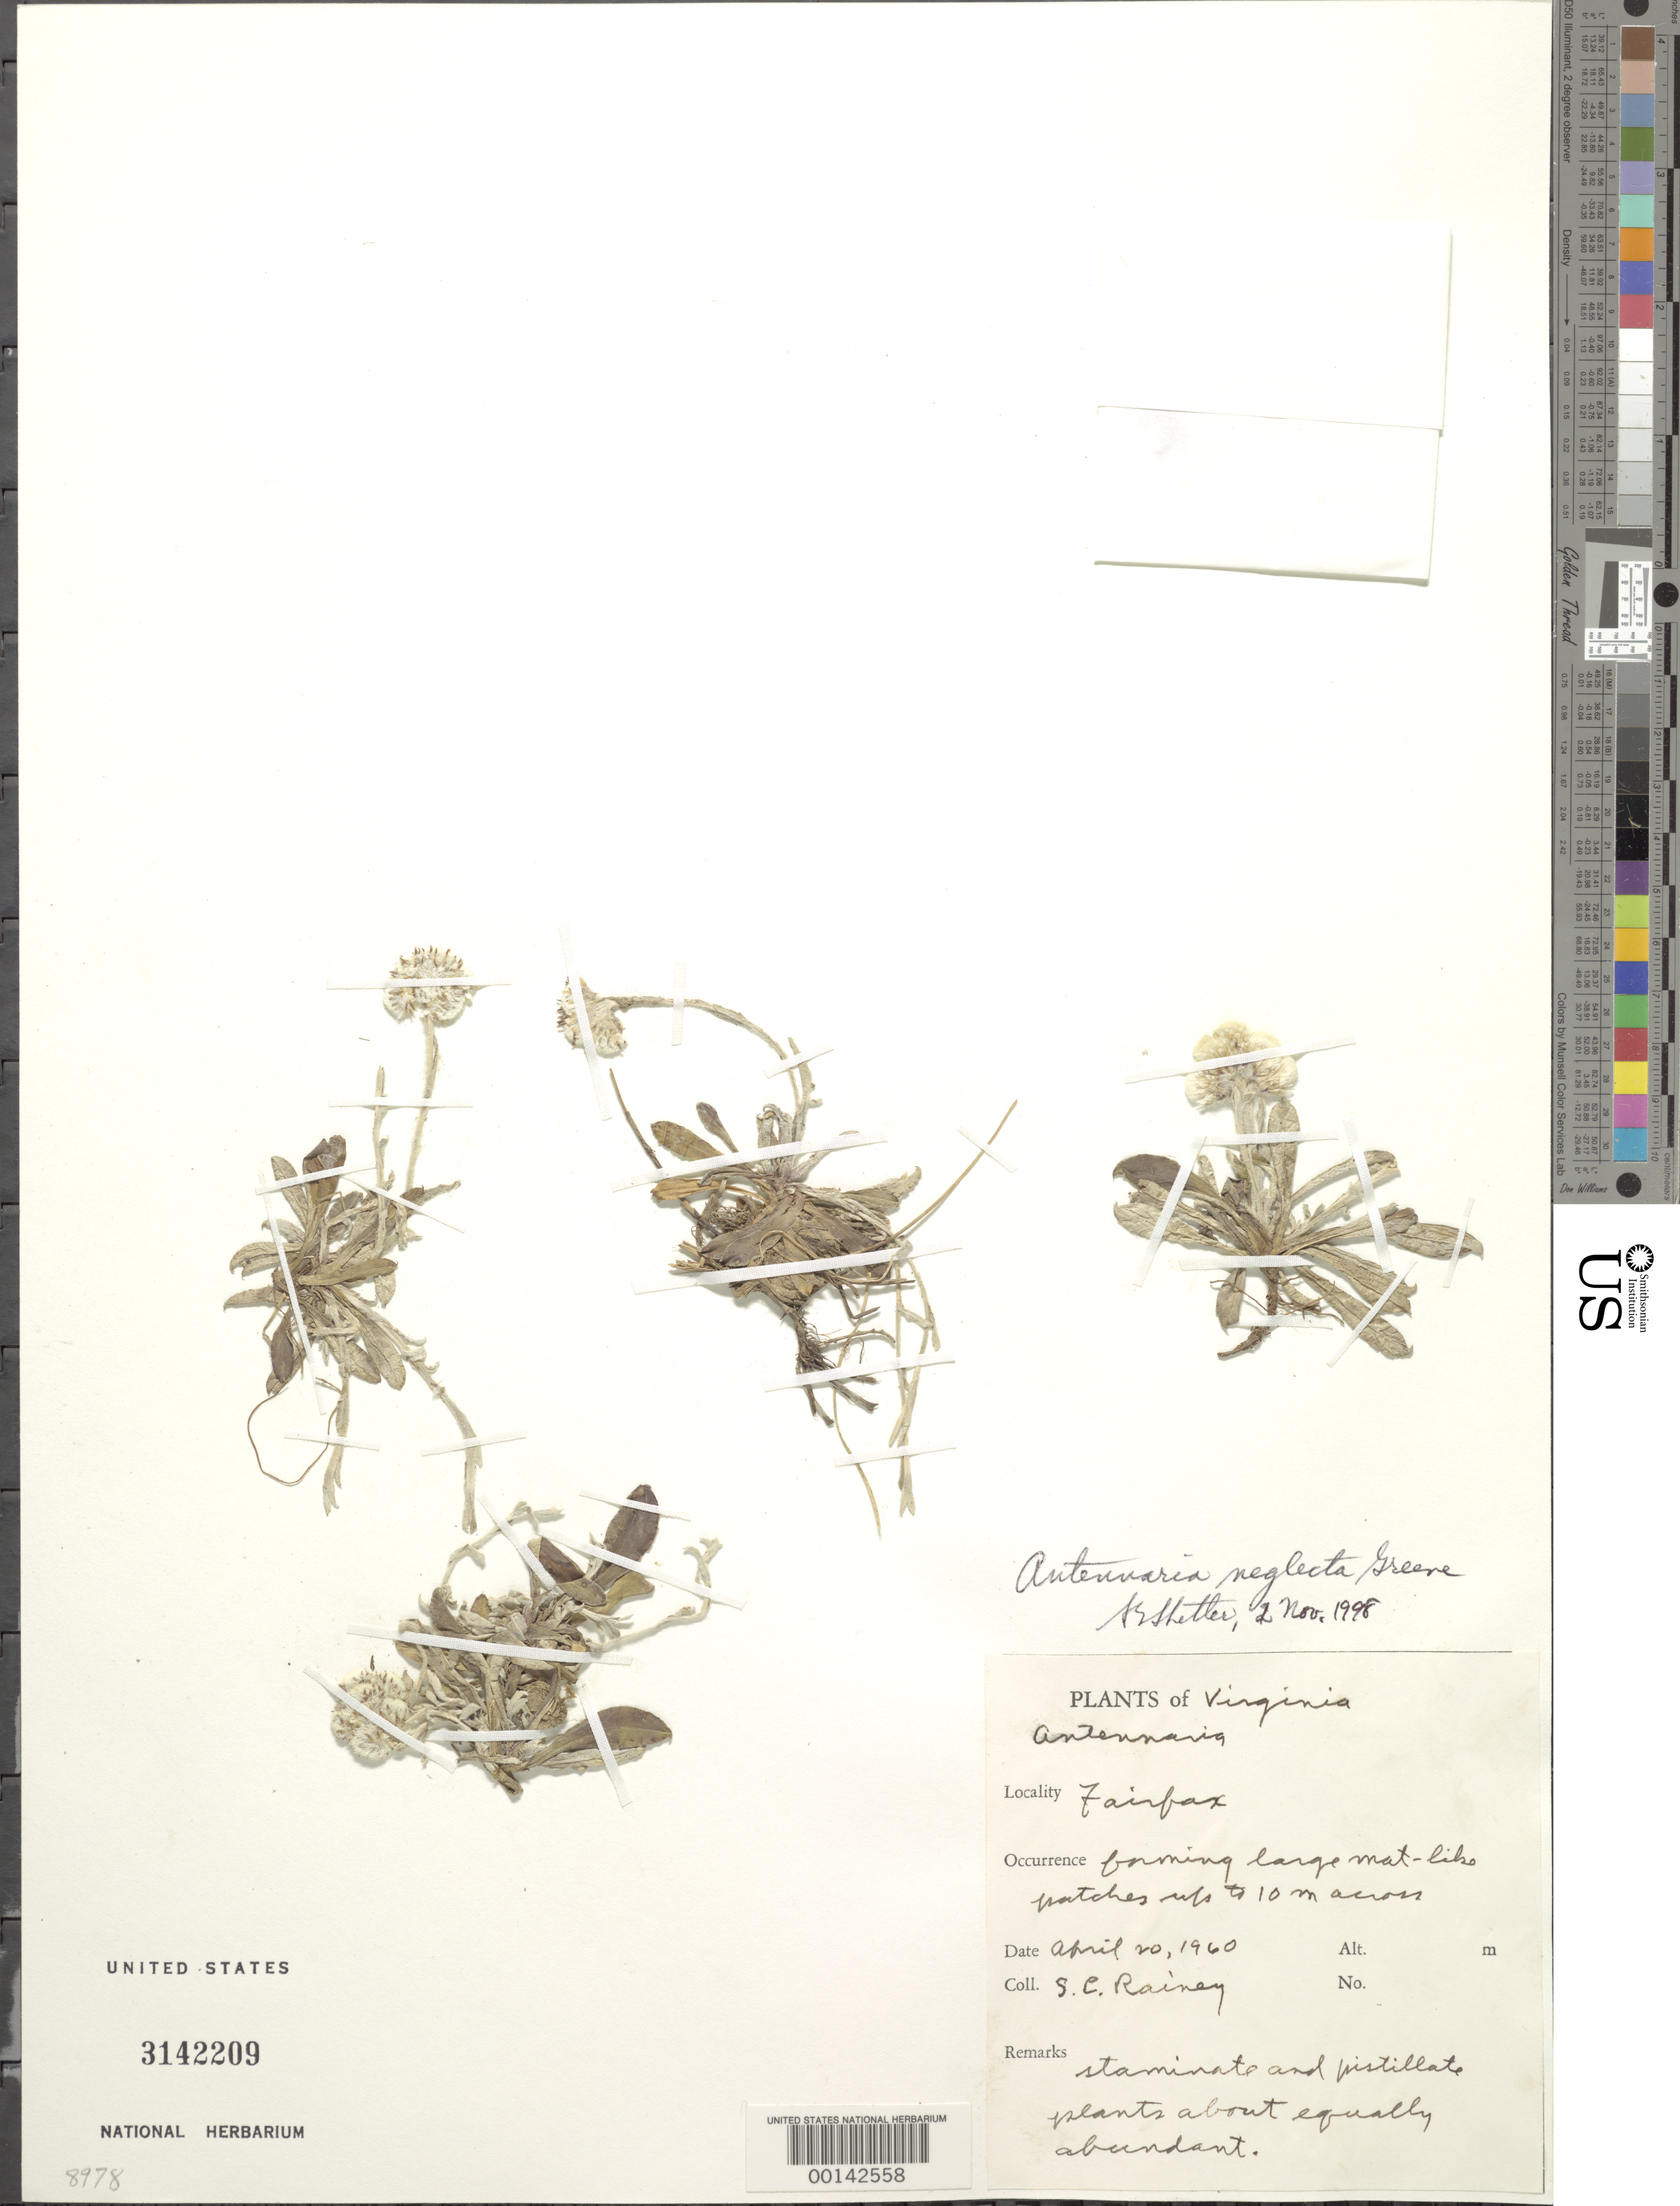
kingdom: Plantae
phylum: Tracheophyta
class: Magnoliopsida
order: Asterales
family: Asteraceae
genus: Antennaria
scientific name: Antennaria neglecta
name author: Greene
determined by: Shetler, Stanwyn G., (US), NMNH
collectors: S. C. Rainey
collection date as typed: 20 Apr 1960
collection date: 1960-04-20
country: United States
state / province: Virginia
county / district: Fairfax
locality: Fairfax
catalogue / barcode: US 3142209